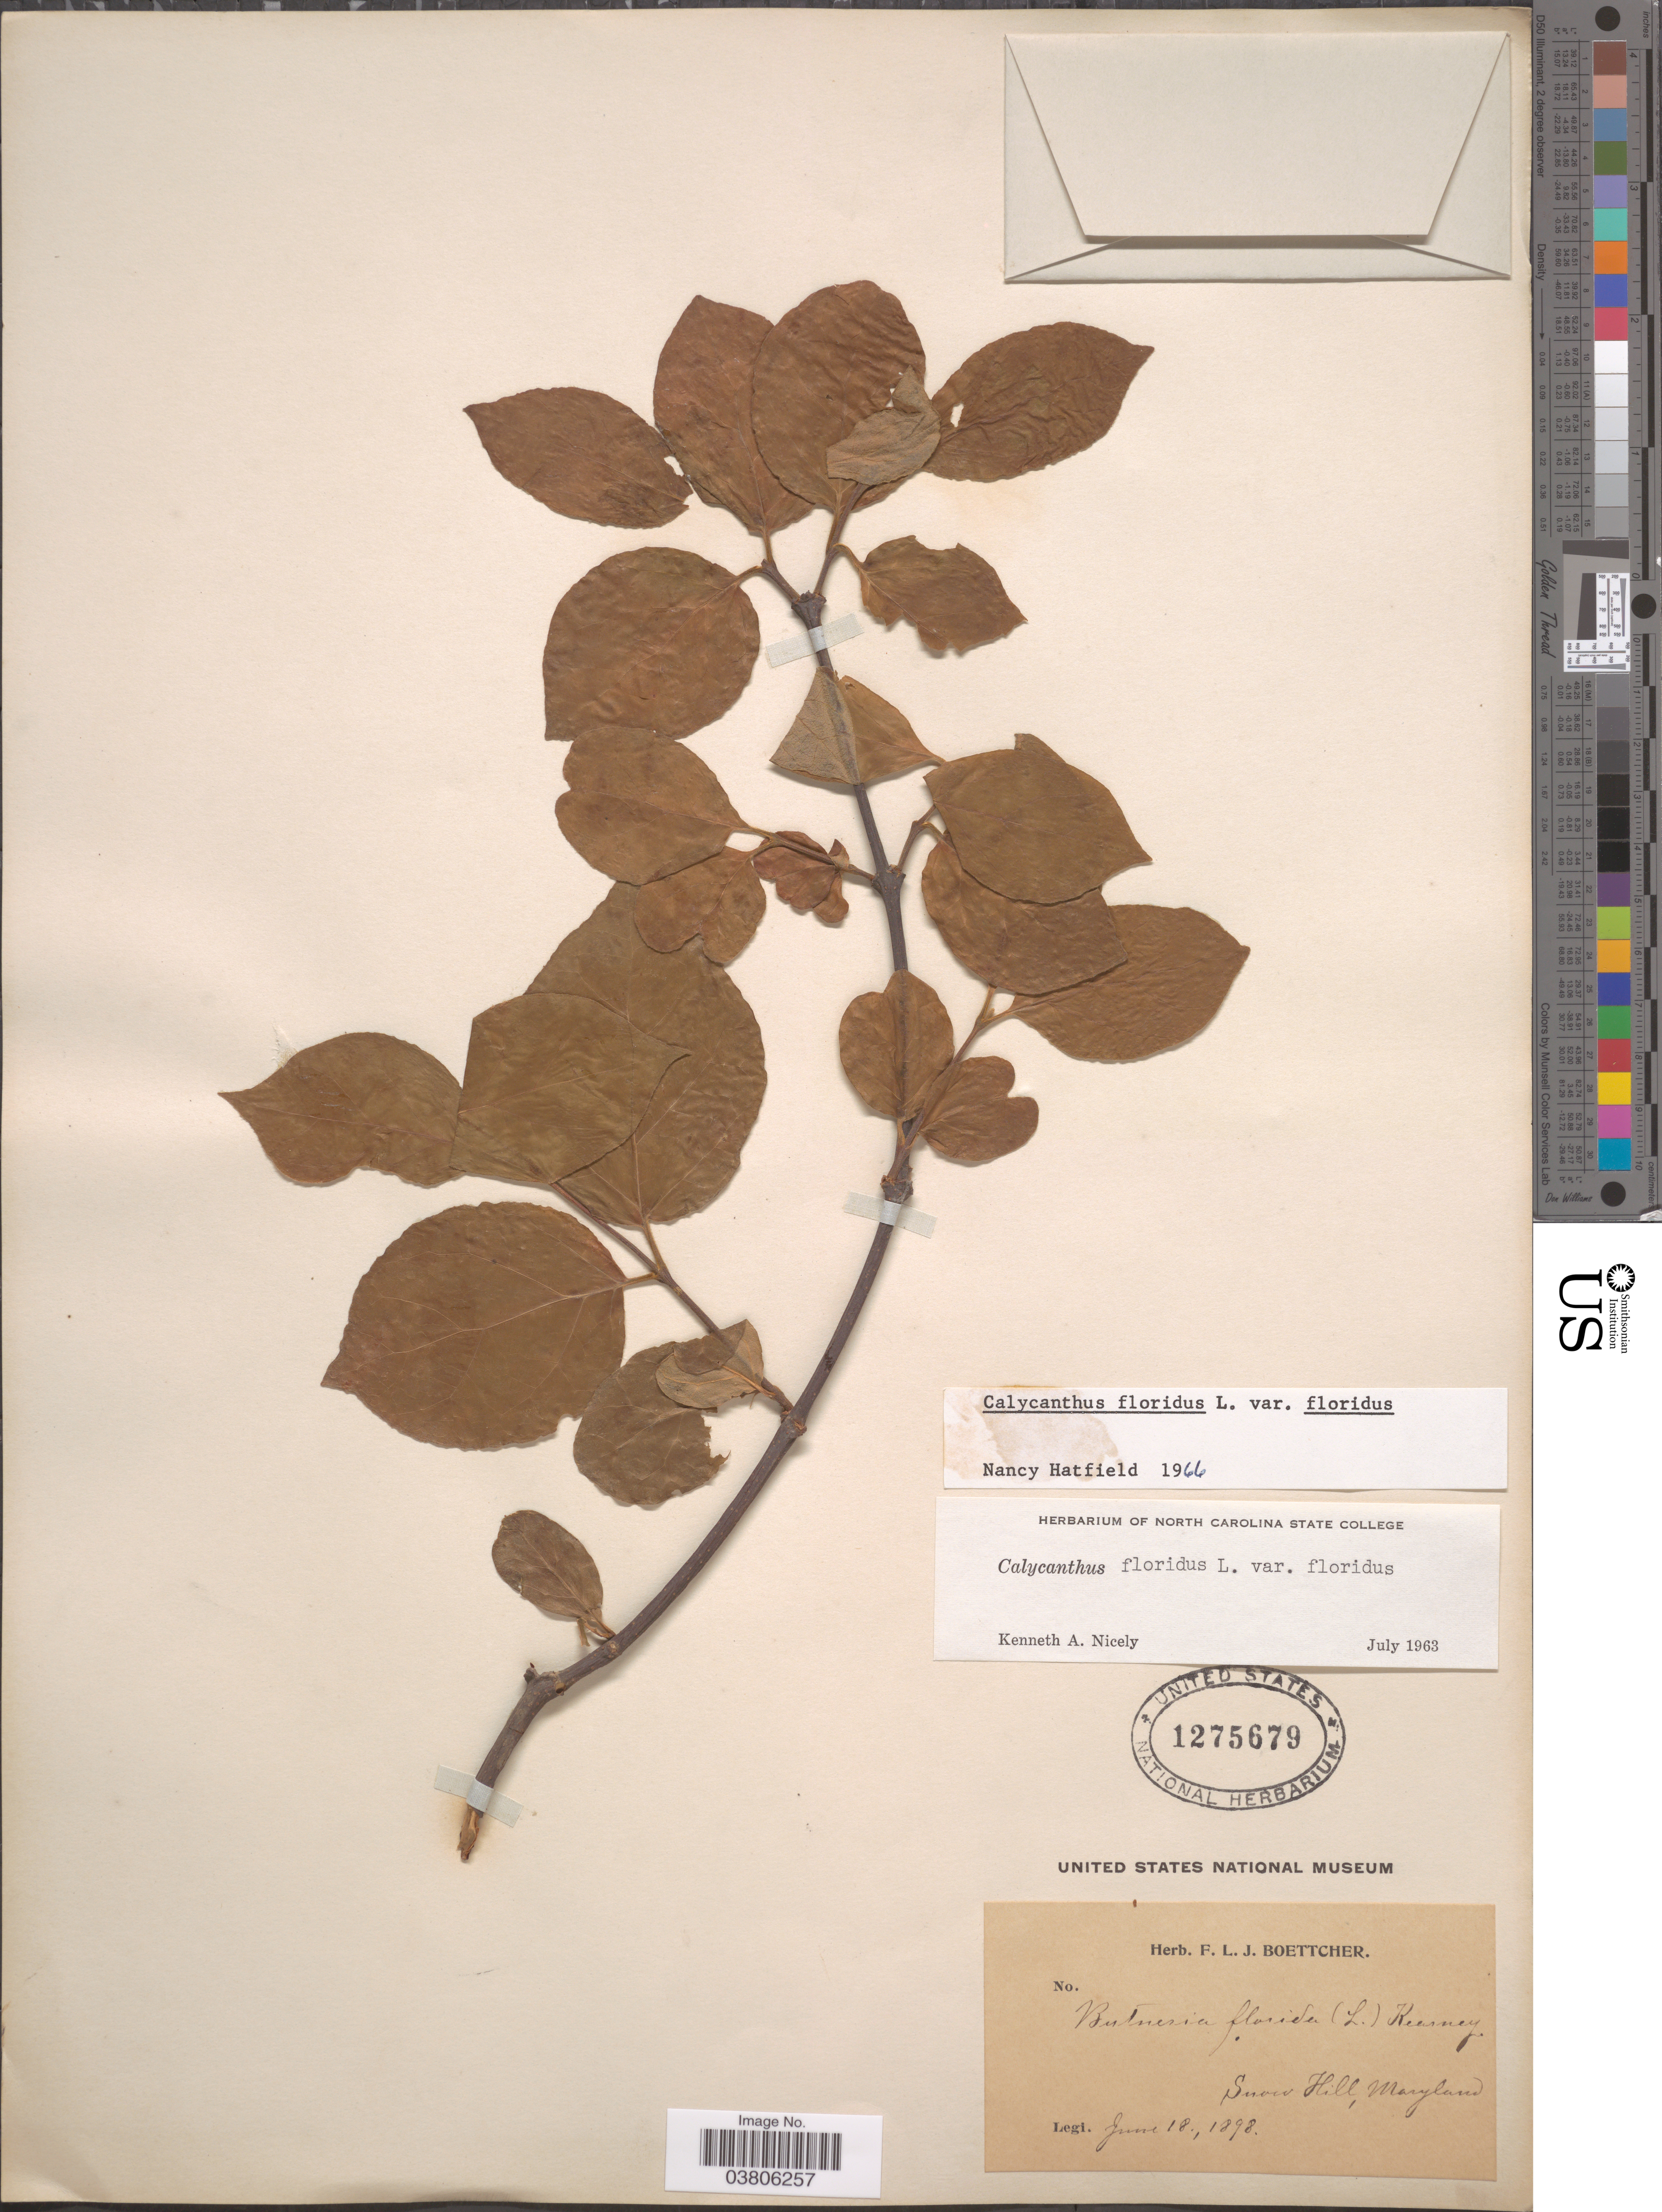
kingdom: Plantae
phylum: Tracheophyta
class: Magnoliopsida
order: Laurales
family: Calycanthaceae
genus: Calycanthus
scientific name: Calycanthus floridus var. floridus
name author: L.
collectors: ex herb. F. L. J. Boettcher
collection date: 1898-06-18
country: United States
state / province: Maryland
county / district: Worcester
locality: Snow Hill.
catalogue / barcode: US 1275679